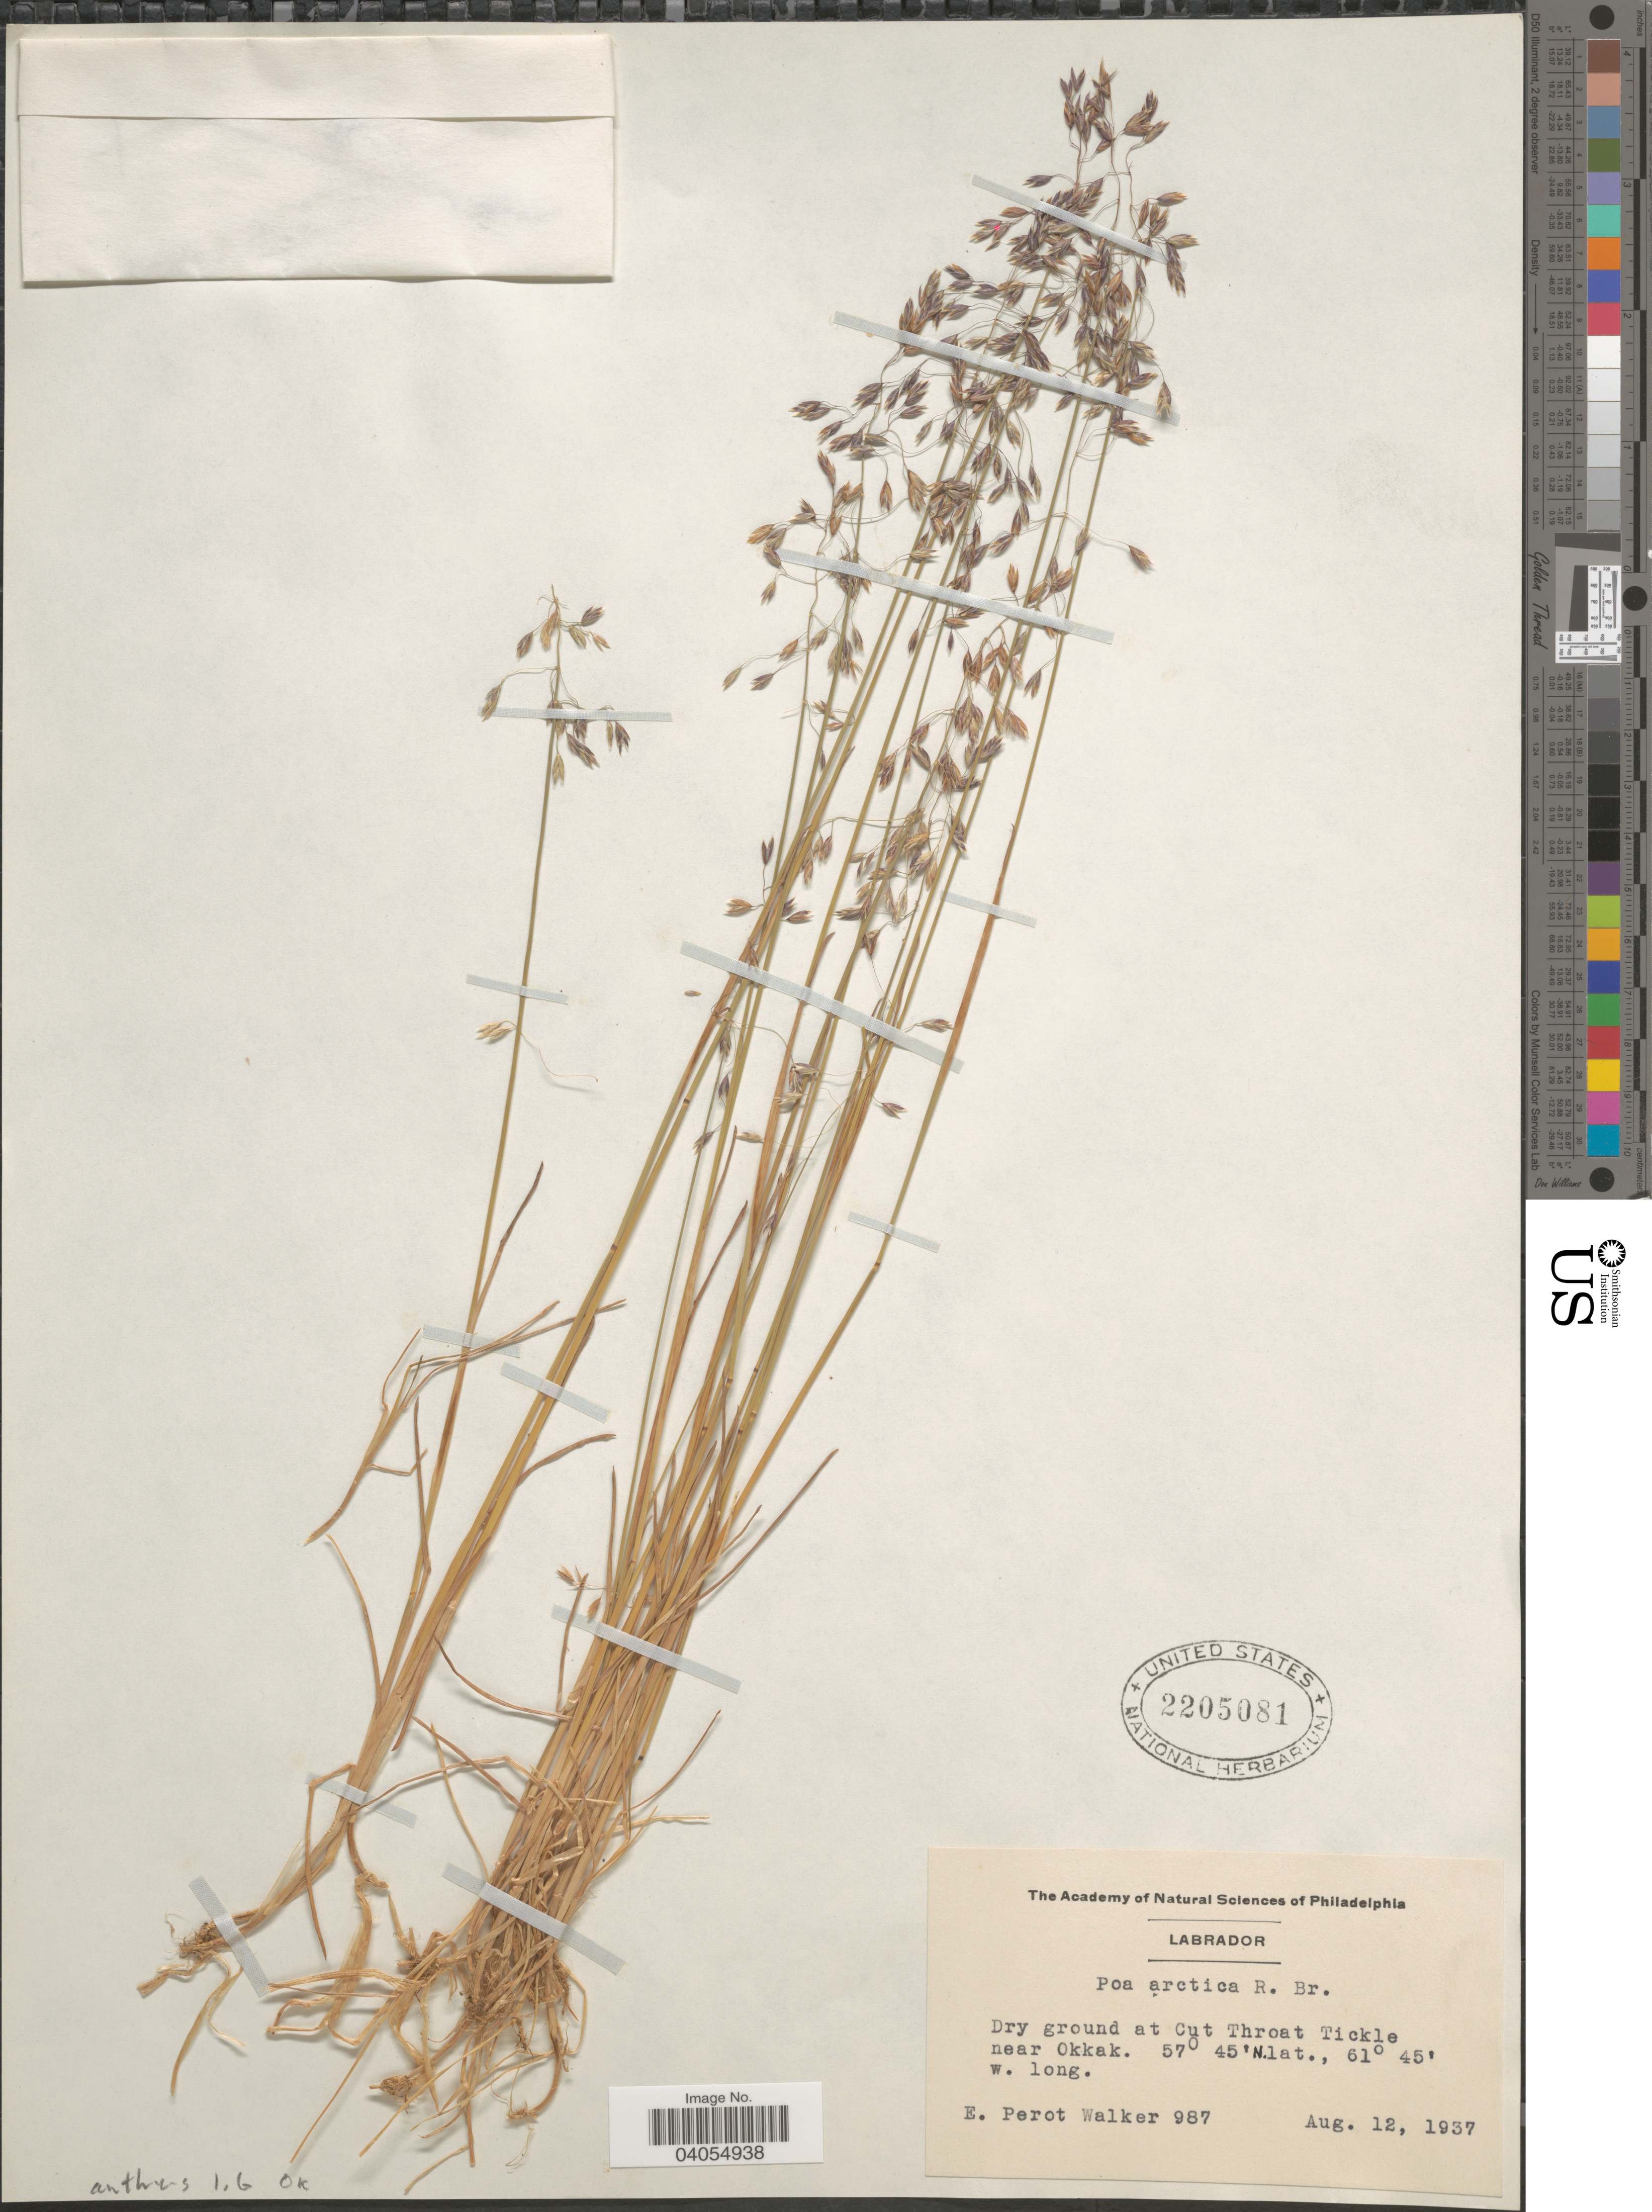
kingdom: Plantae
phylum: Tracheophyta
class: Liliopsida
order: Poales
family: Poaceae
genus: Poa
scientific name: Poa arctica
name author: R. Br.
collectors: E. Walker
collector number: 987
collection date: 1937-08-12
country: Canada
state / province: Newfoundland and Labrador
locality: Labrador. Dry ground at Cut Throat Tickle near Okkak.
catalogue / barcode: US 2205081